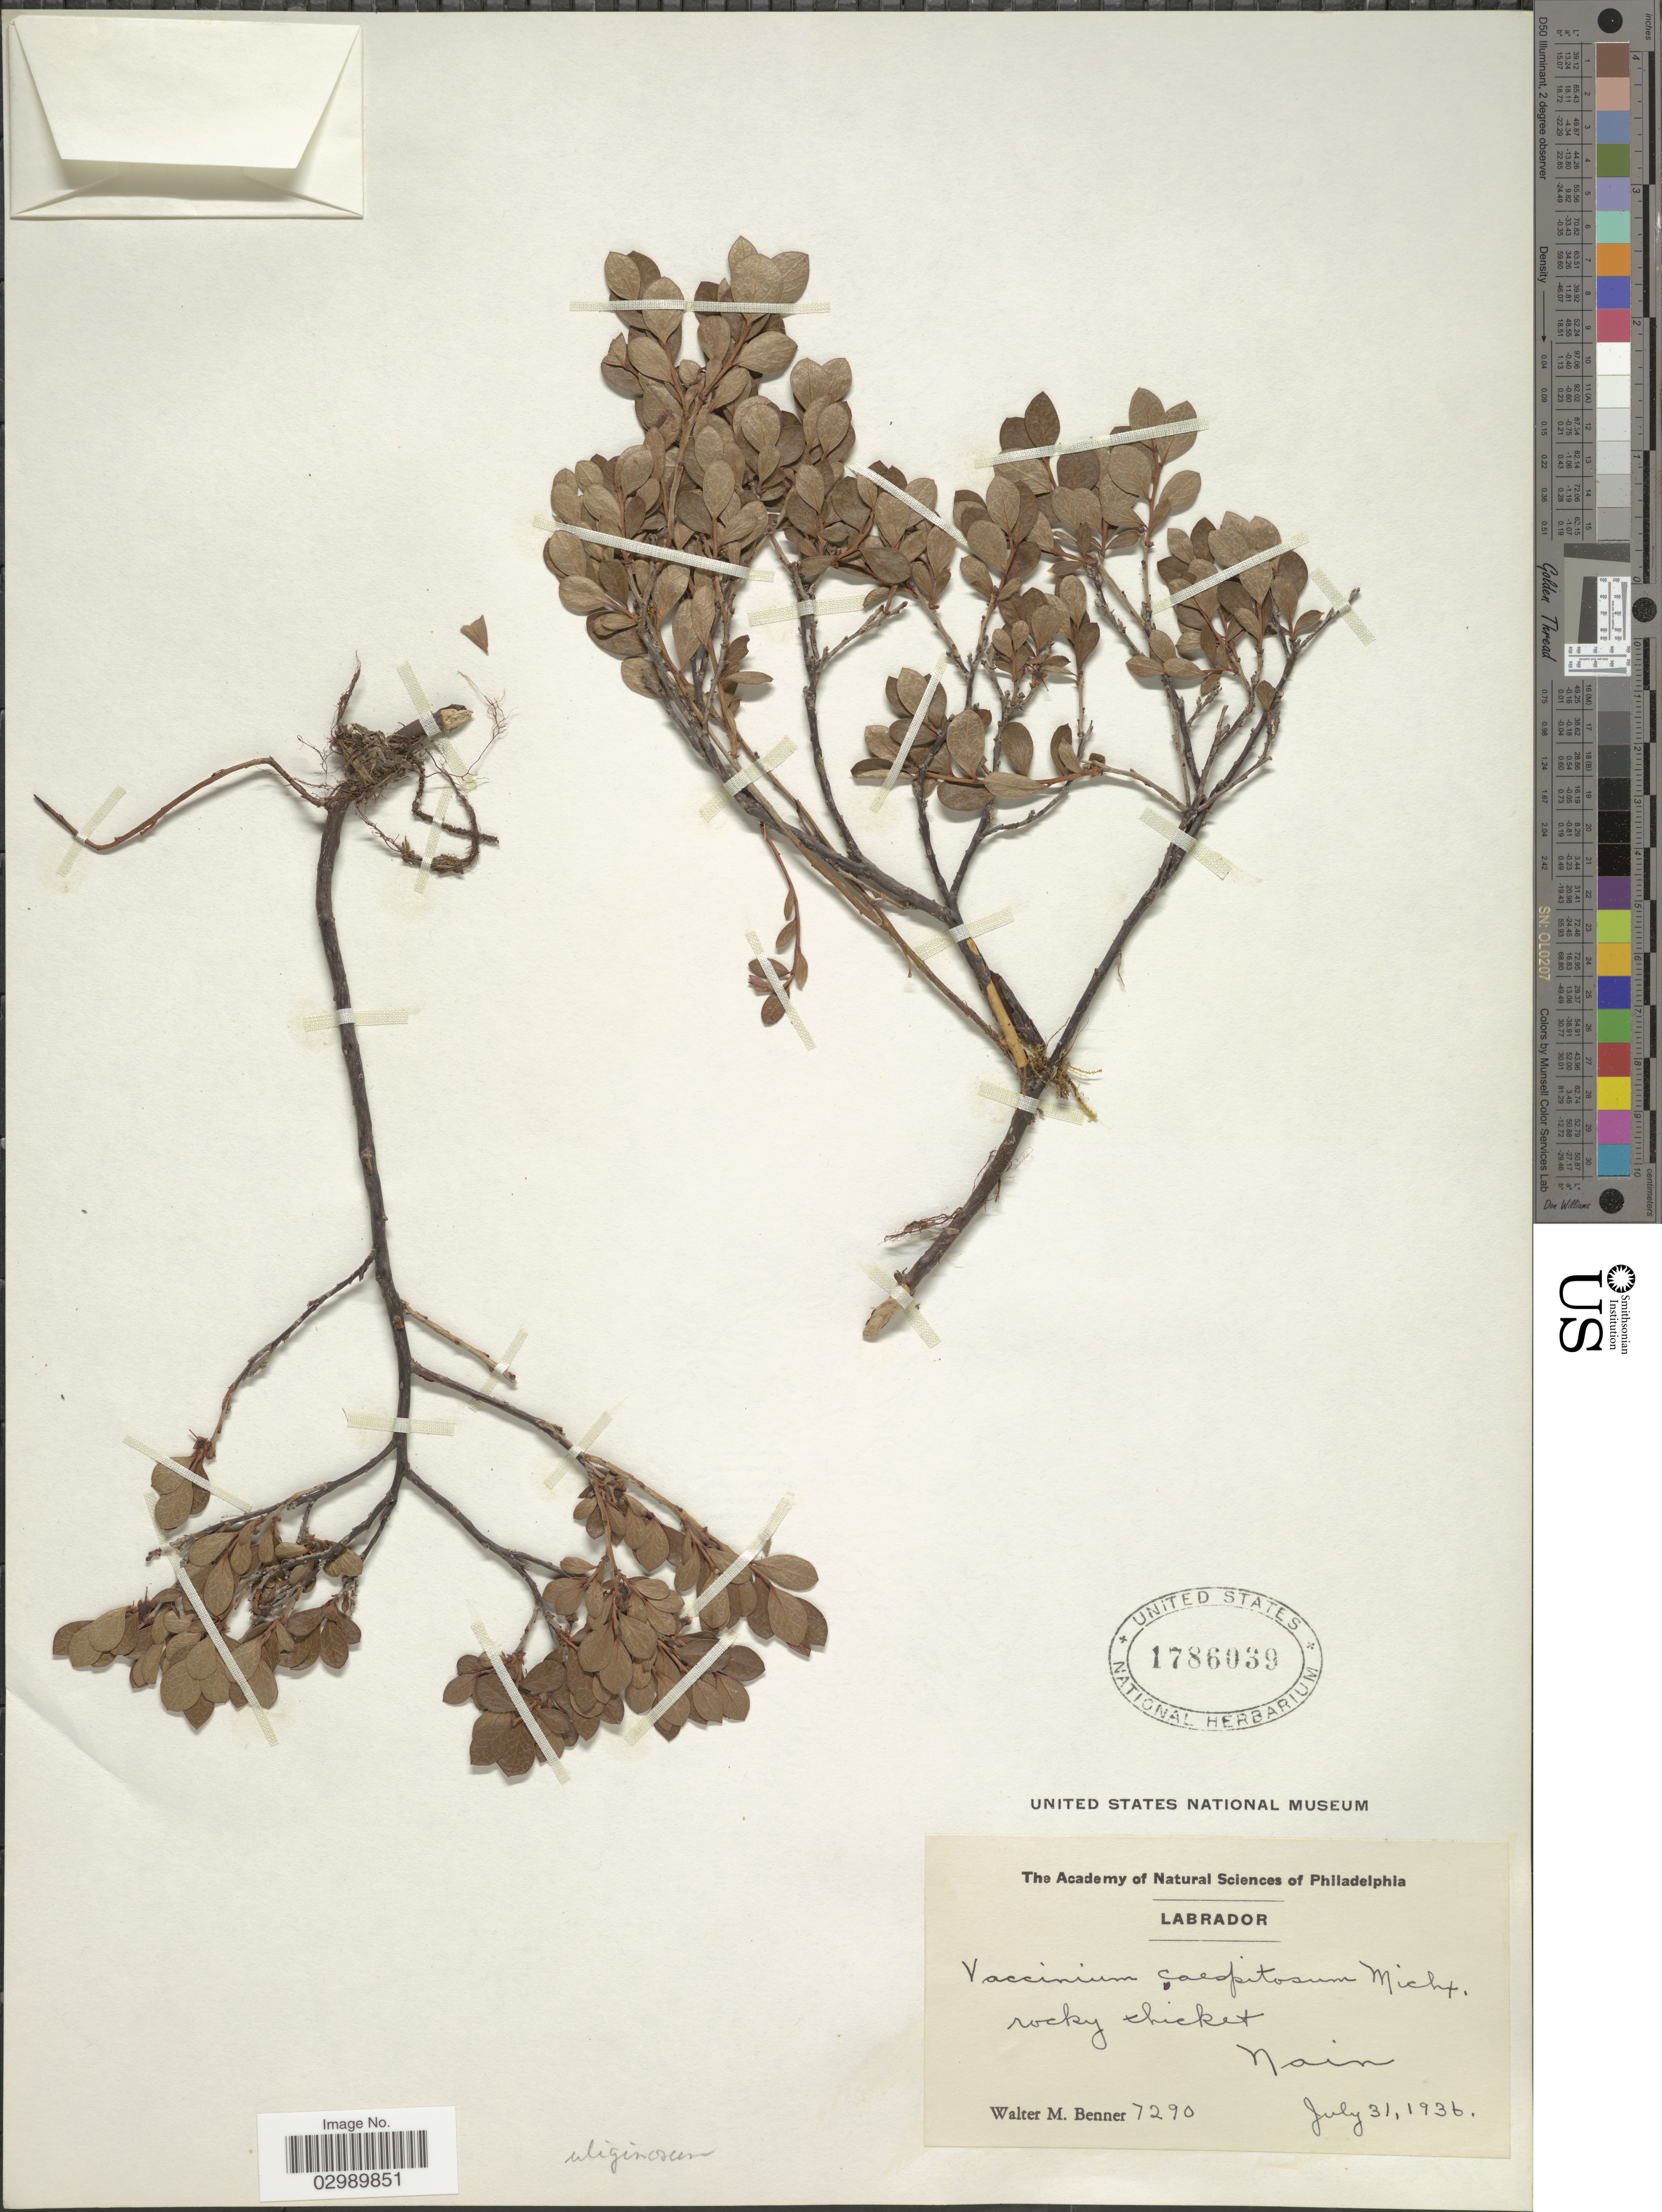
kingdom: Plantae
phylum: Tracheophyta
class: Magnoliopsida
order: Ericales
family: Ericaceae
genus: Vaccinium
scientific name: Vaccinium uliginosum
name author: L.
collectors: W. Benner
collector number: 7290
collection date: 1936-07-31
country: Canada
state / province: Newfoundland and Labrador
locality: Labrador, Nain.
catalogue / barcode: US 1786039